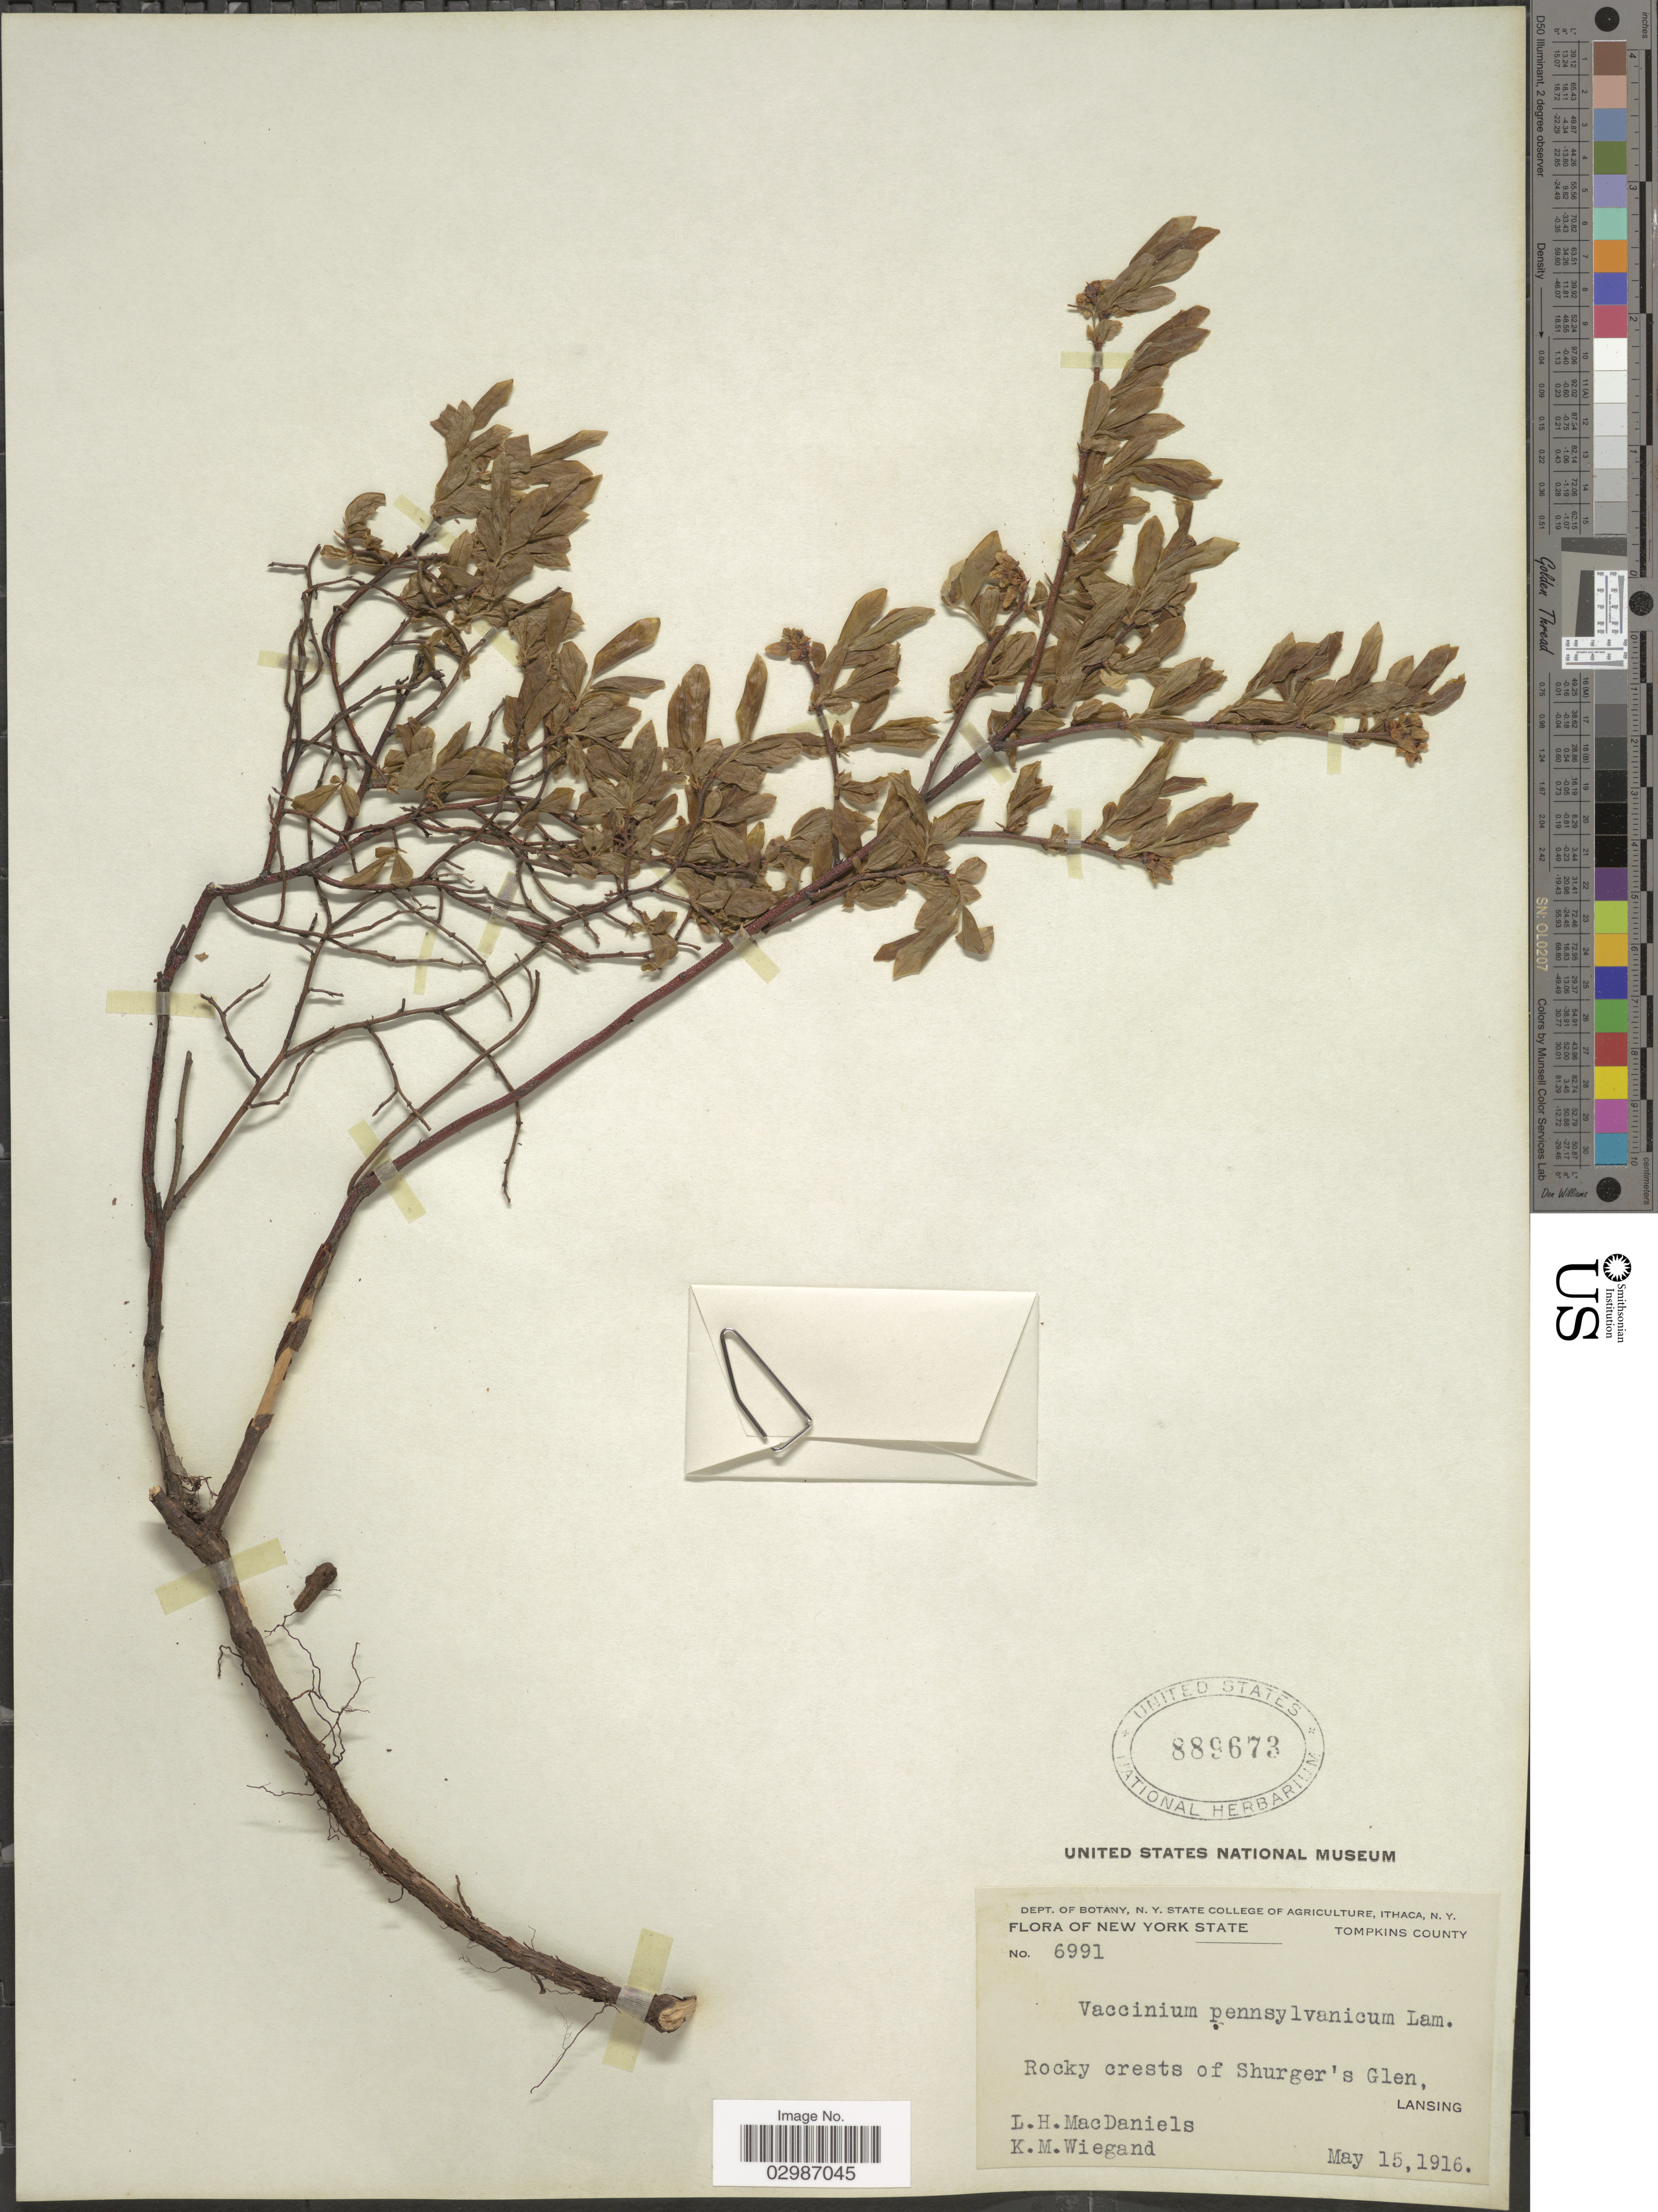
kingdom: Plantae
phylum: Tracheophyta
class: Magnoliopsida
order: Ericales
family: Ericaceae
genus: Vaccinium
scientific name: Vaccinium angustifolium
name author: Aiton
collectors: L. H. MacDaniels & K. M. Wiegand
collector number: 6991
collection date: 1916-05-15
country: United States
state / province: New York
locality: Tompkins County. Rocky crests of Shurger's Glen, Lansing.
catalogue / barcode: US 889673